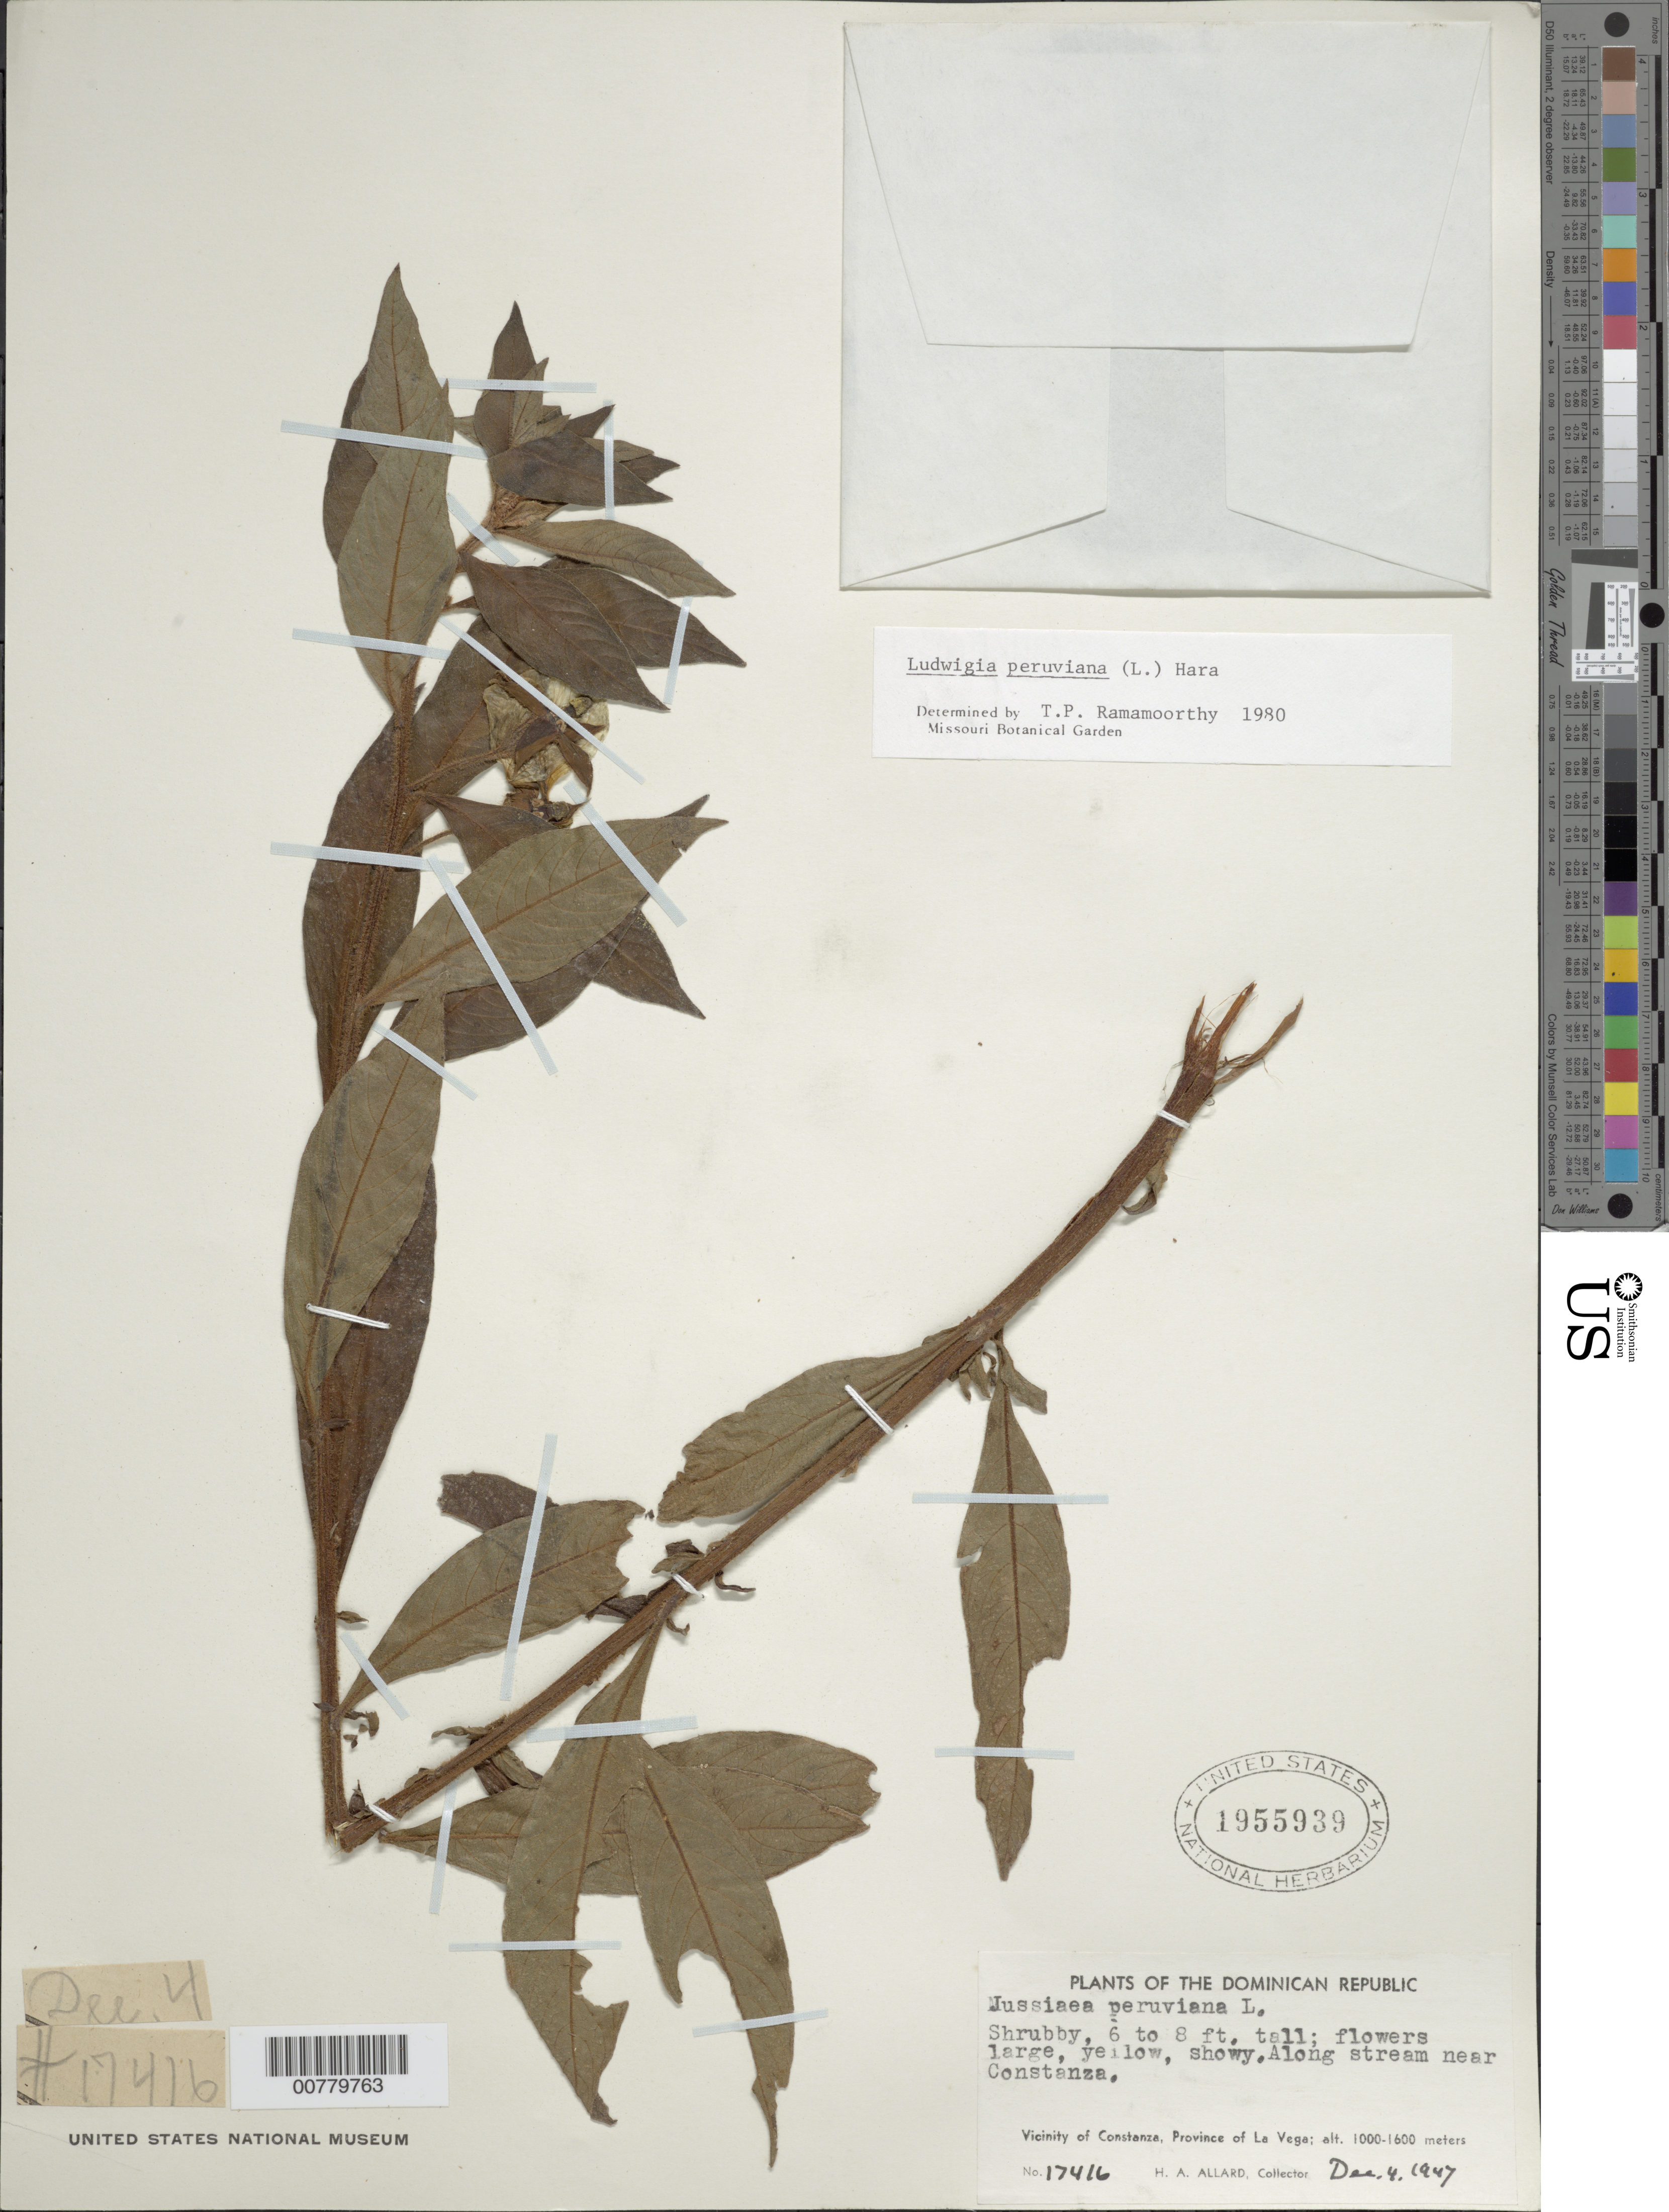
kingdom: Plantae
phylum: Tracheophyta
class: Magnoliopsida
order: Myrtales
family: Onagraceae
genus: Ludwigia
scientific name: Ludwigia peruviana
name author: (L.) H. Hara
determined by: Ramamoorthy, T. P.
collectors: H. A. Allard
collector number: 17416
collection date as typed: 04 Dec 1947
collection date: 1947-12-04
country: Dominican Republic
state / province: La Vega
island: Hispaniola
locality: Vicinity of Constanza, along stream near Constanza.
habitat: Along stream.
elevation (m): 1000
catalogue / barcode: US 1955939